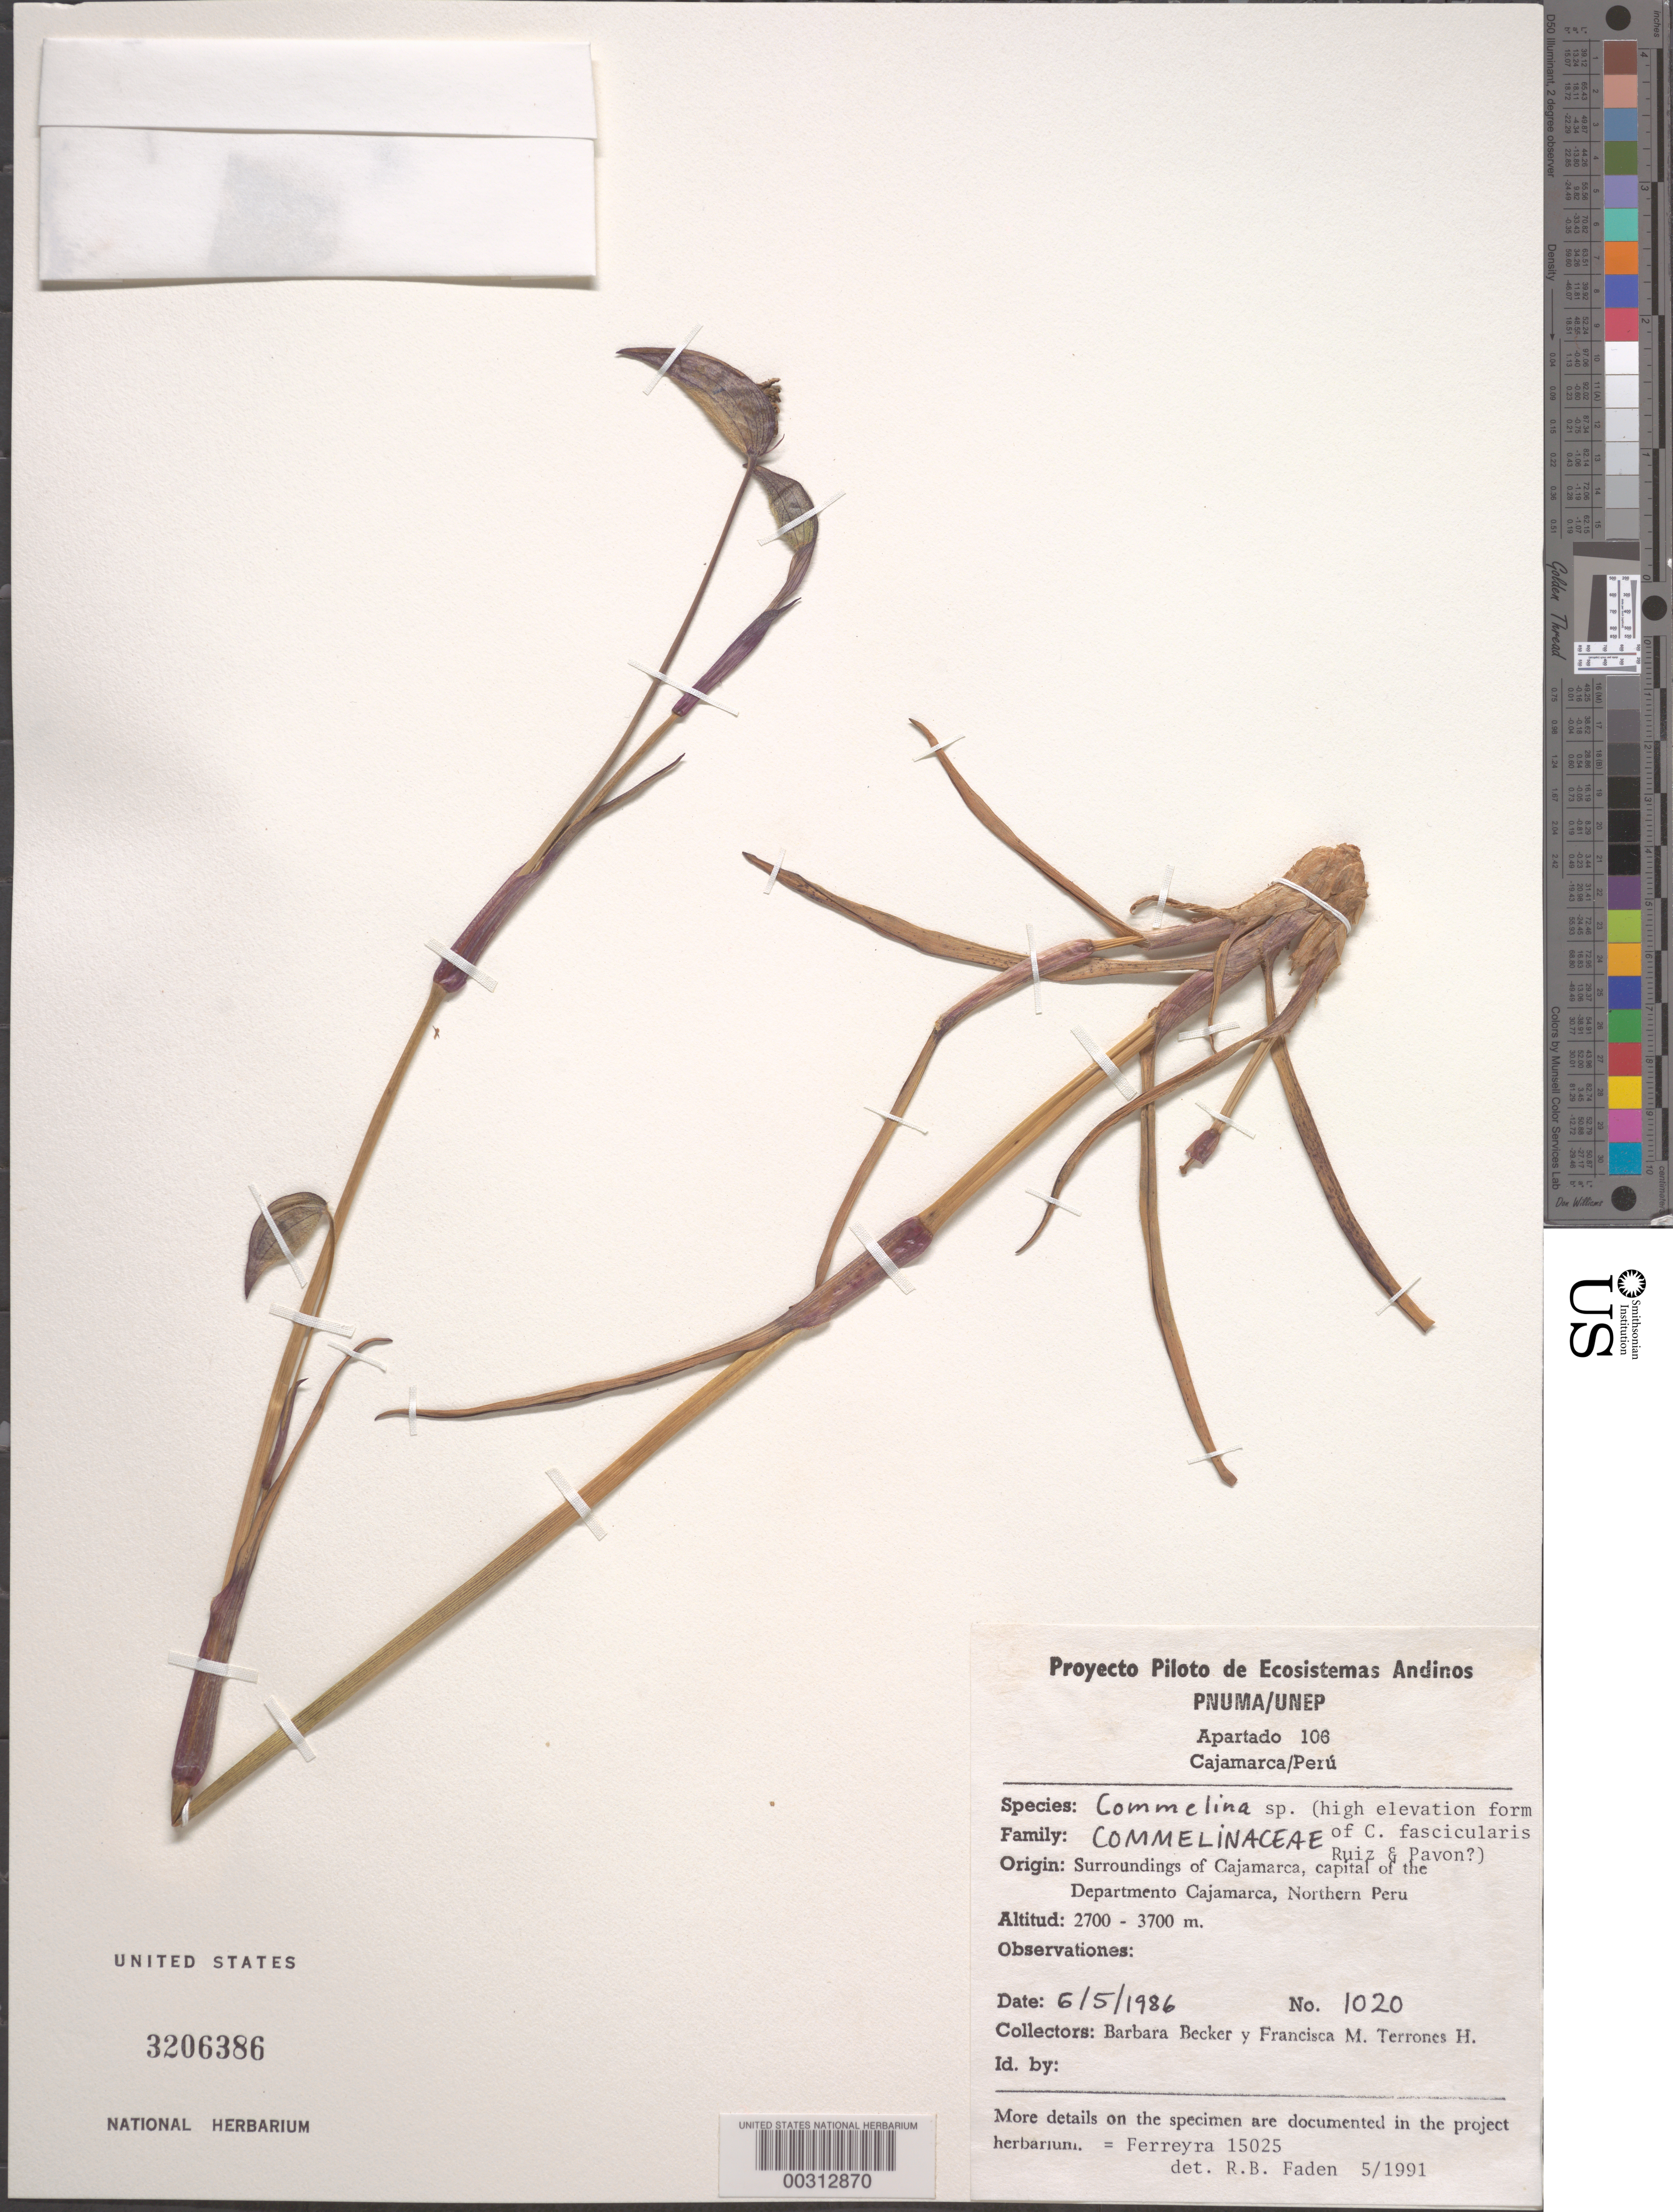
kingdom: Plantae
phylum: Tracheophyta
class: Liliopsida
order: Commelinales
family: Commelinaceae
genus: Commelina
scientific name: Commelina fasciculata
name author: Ruiz & Pav.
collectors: B. Becker, M. Francisca & F. M. Terrones H.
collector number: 1020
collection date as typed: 06 May 1986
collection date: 1986-05-06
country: Peru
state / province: Cajamarca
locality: Cajamarca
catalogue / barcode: US 3206386